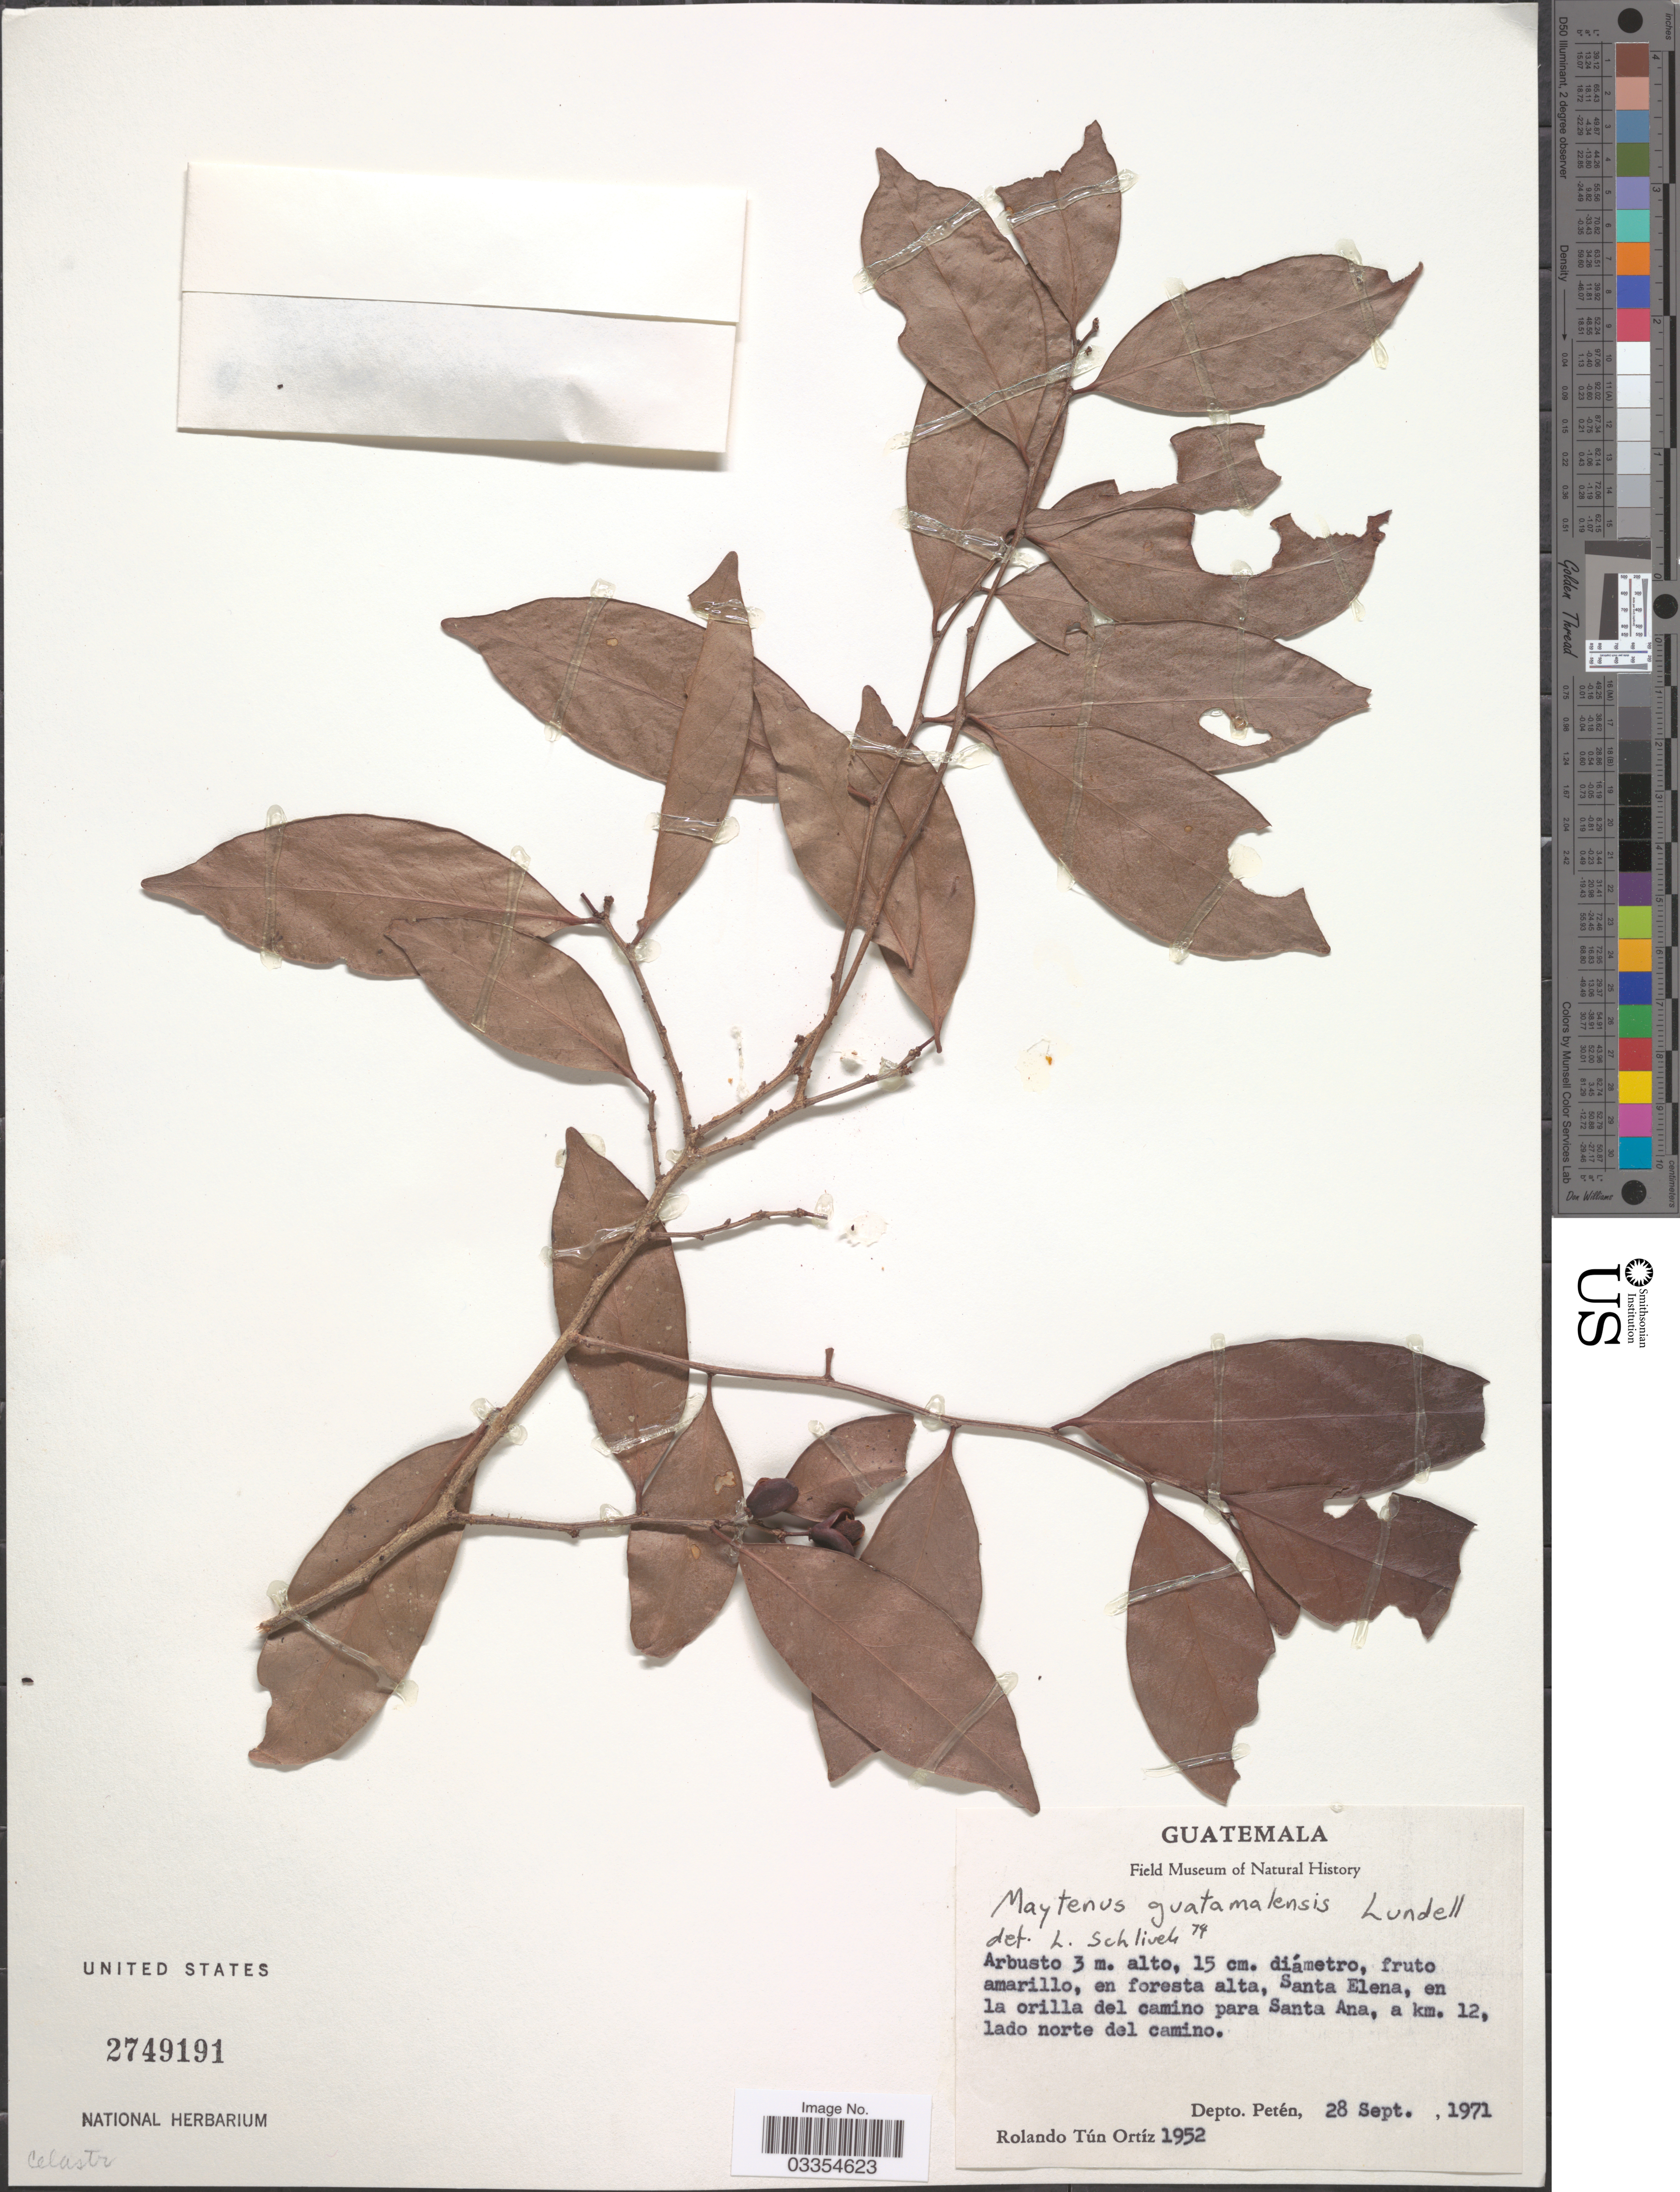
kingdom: Plantae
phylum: Tracheophyta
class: Magnoliopsida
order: Celastrales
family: Celastraceae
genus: Maytenus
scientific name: Maytenus guatemalensis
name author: Lundell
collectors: R. Tún Ortíz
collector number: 1952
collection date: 1971-09-28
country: Guatemala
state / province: El Petén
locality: Santa Elena, en la orilla del camino para Santa Ana, a km. 12, lado norte del camino, Depto. Petén.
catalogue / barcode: US 2749191